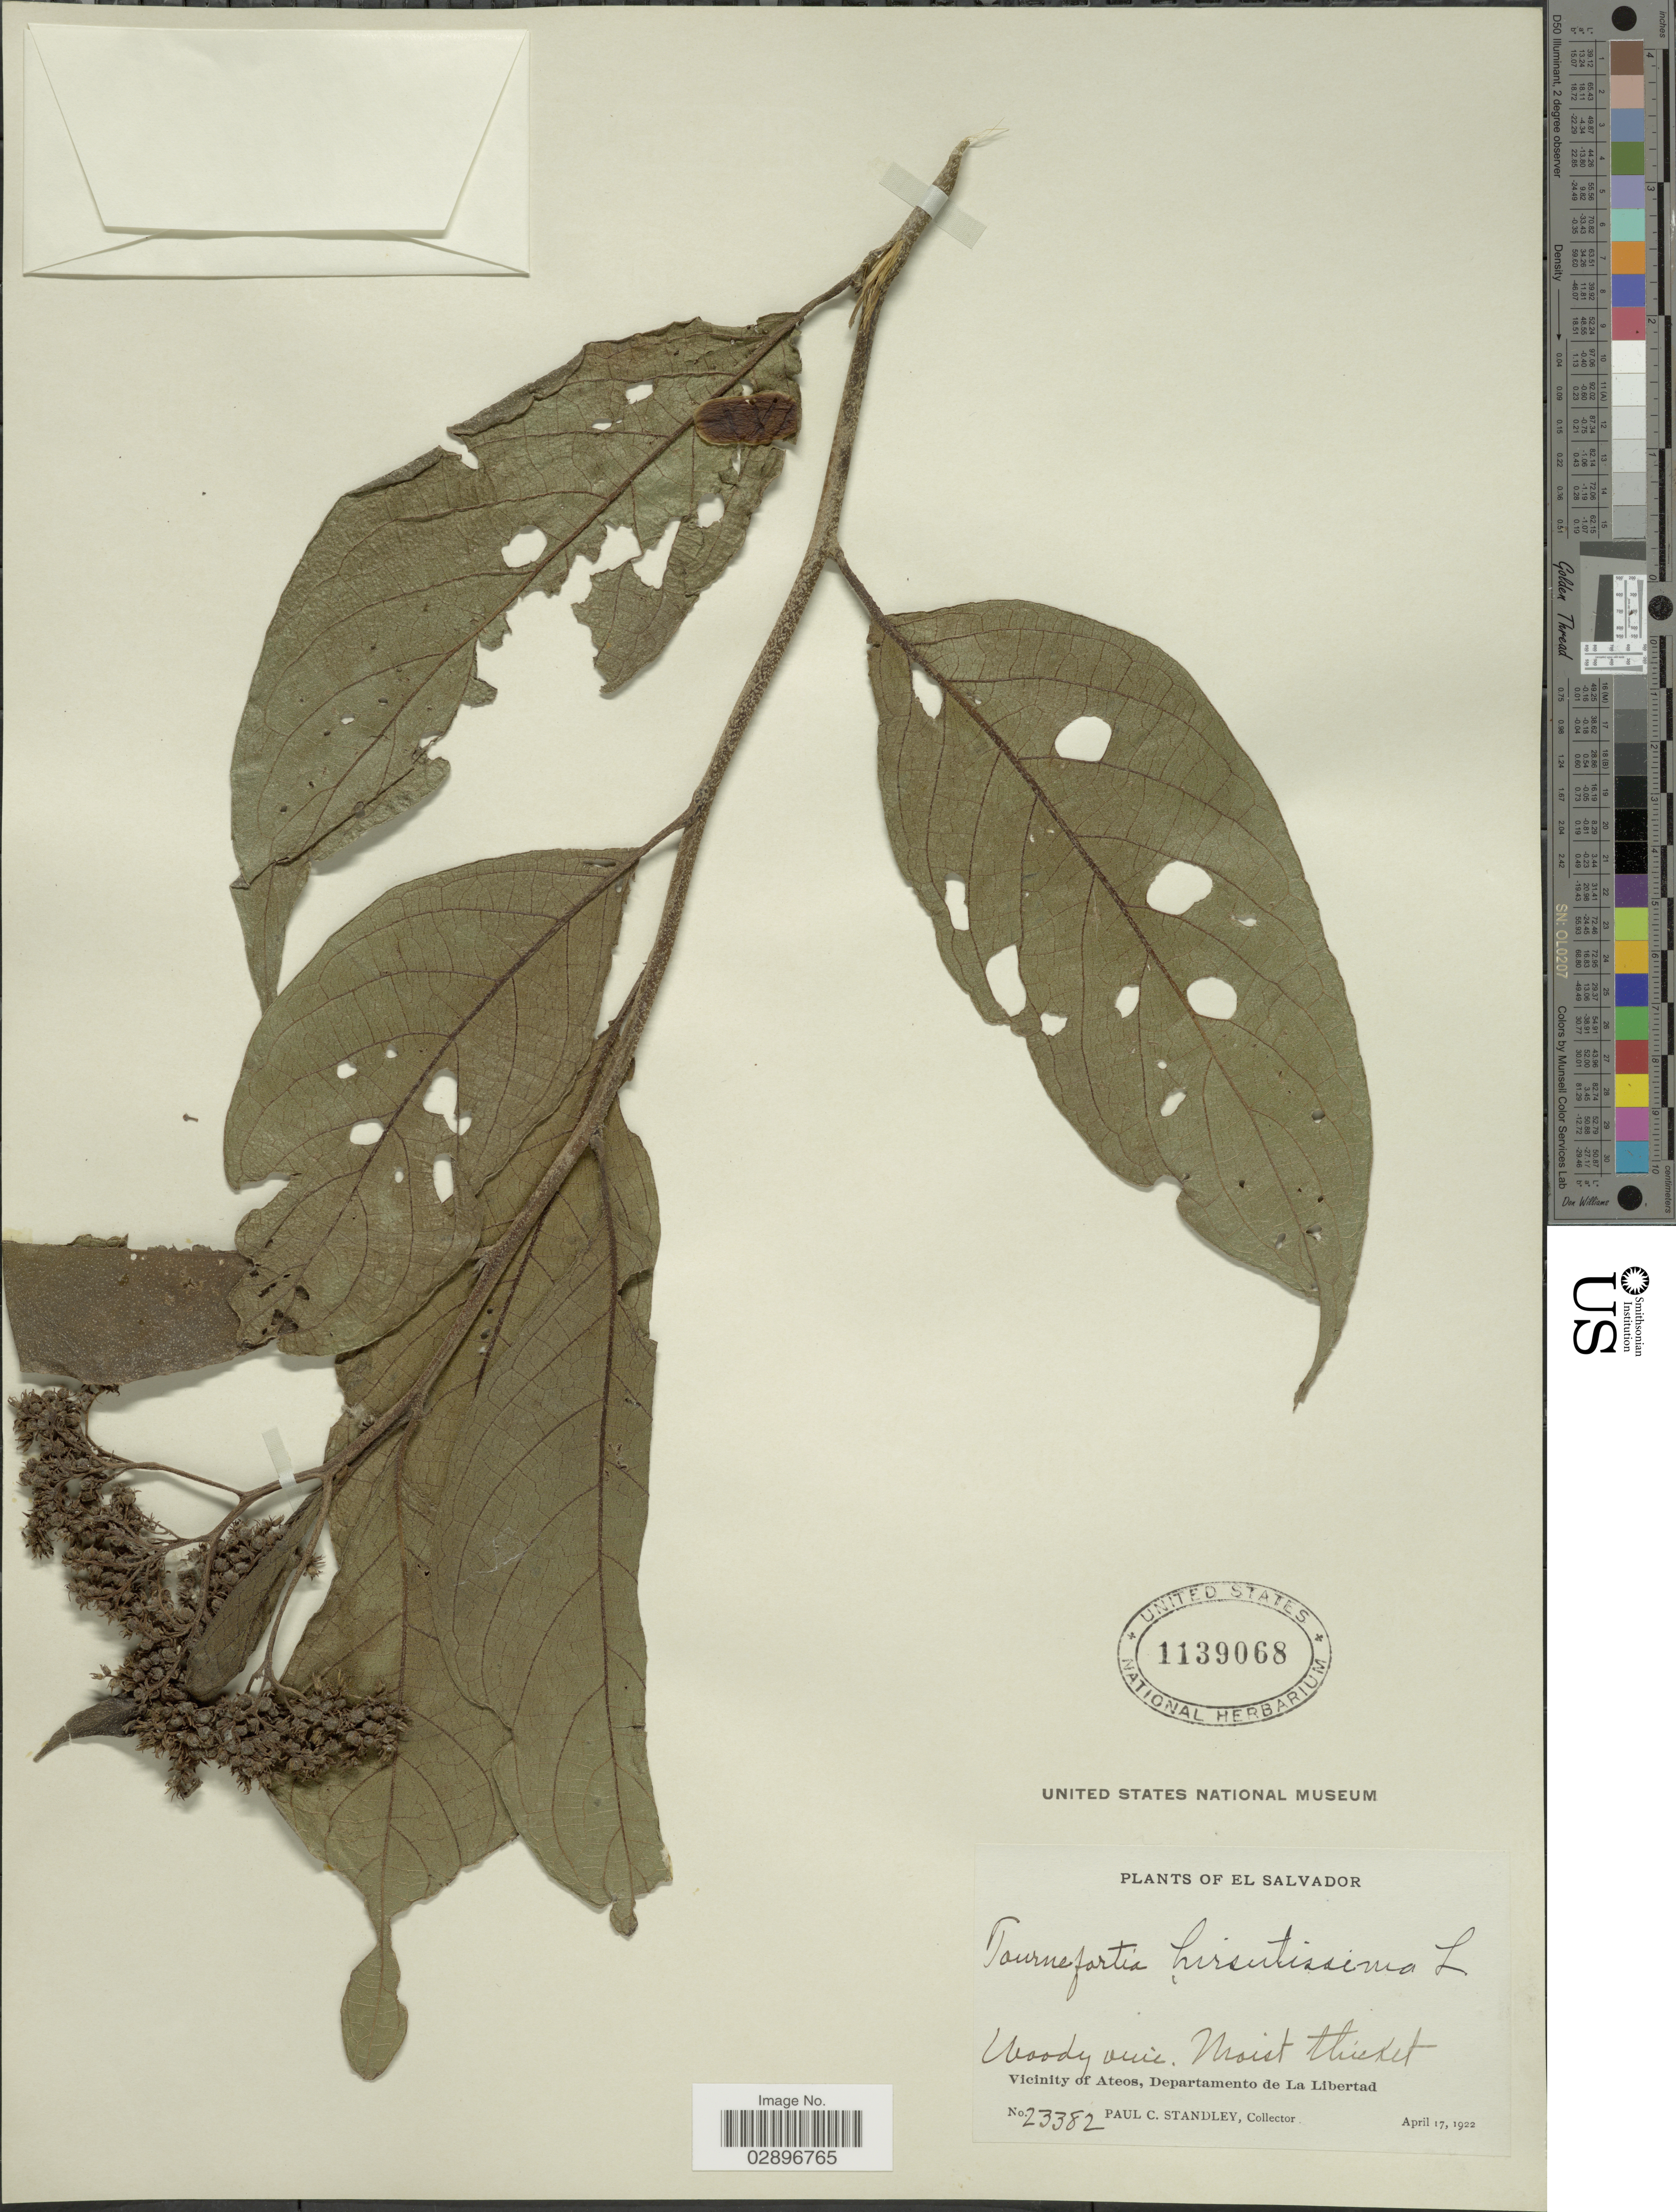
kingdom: Plantae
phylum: Tracheophyta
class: Magnoliopsida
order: Boraginales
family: Heliotropiaceae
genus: Tournefortia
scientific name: Tournefortia hirsutissima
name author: L.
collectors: P. C. Standley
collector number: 23382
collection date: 1922-04-17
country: El Salvador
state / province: La Libertad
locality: Vicinity of Ateos, Departamento de La Libertad.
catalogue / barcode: US 1139068